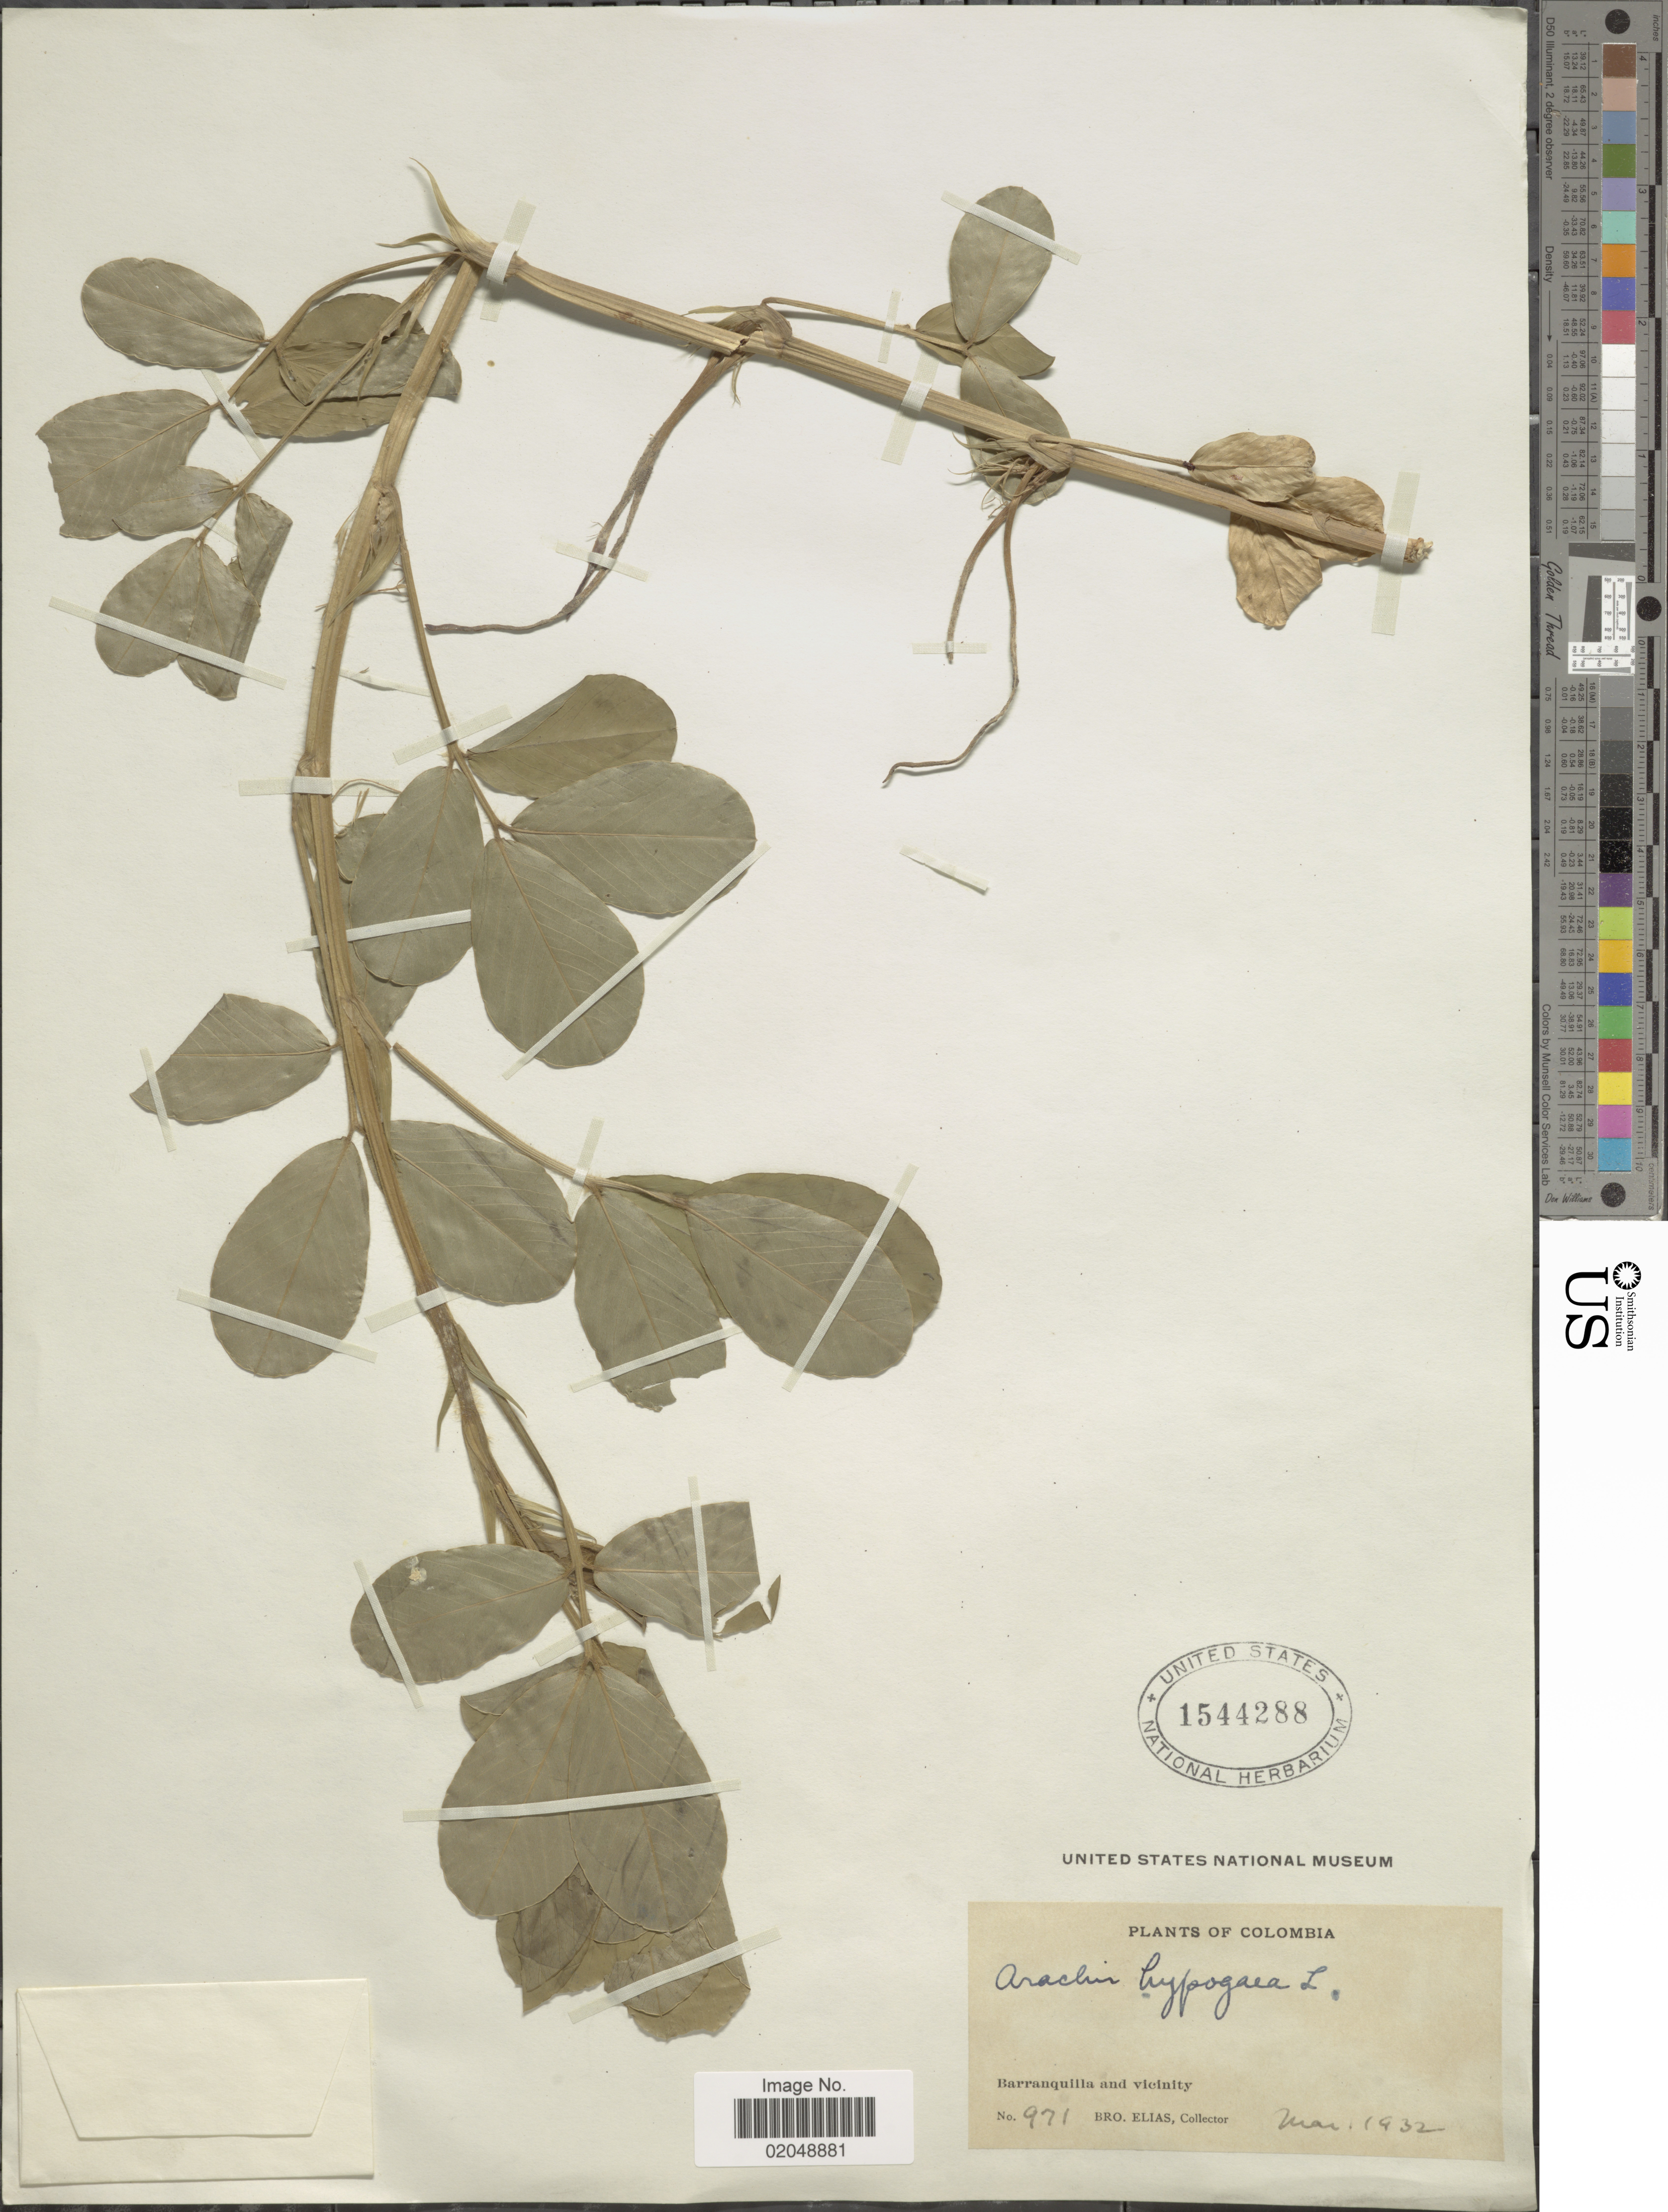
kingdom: Plantae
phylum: Tracheophyta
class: Magnoliopsida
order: Fabales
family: Fabaceae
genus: Arachis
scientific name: Arachis hypogaea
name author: L.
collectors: Bro. Elias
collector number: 971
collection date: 1932-03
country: Colombia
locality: Barranquilla and vicinity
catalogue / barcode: US 1544288